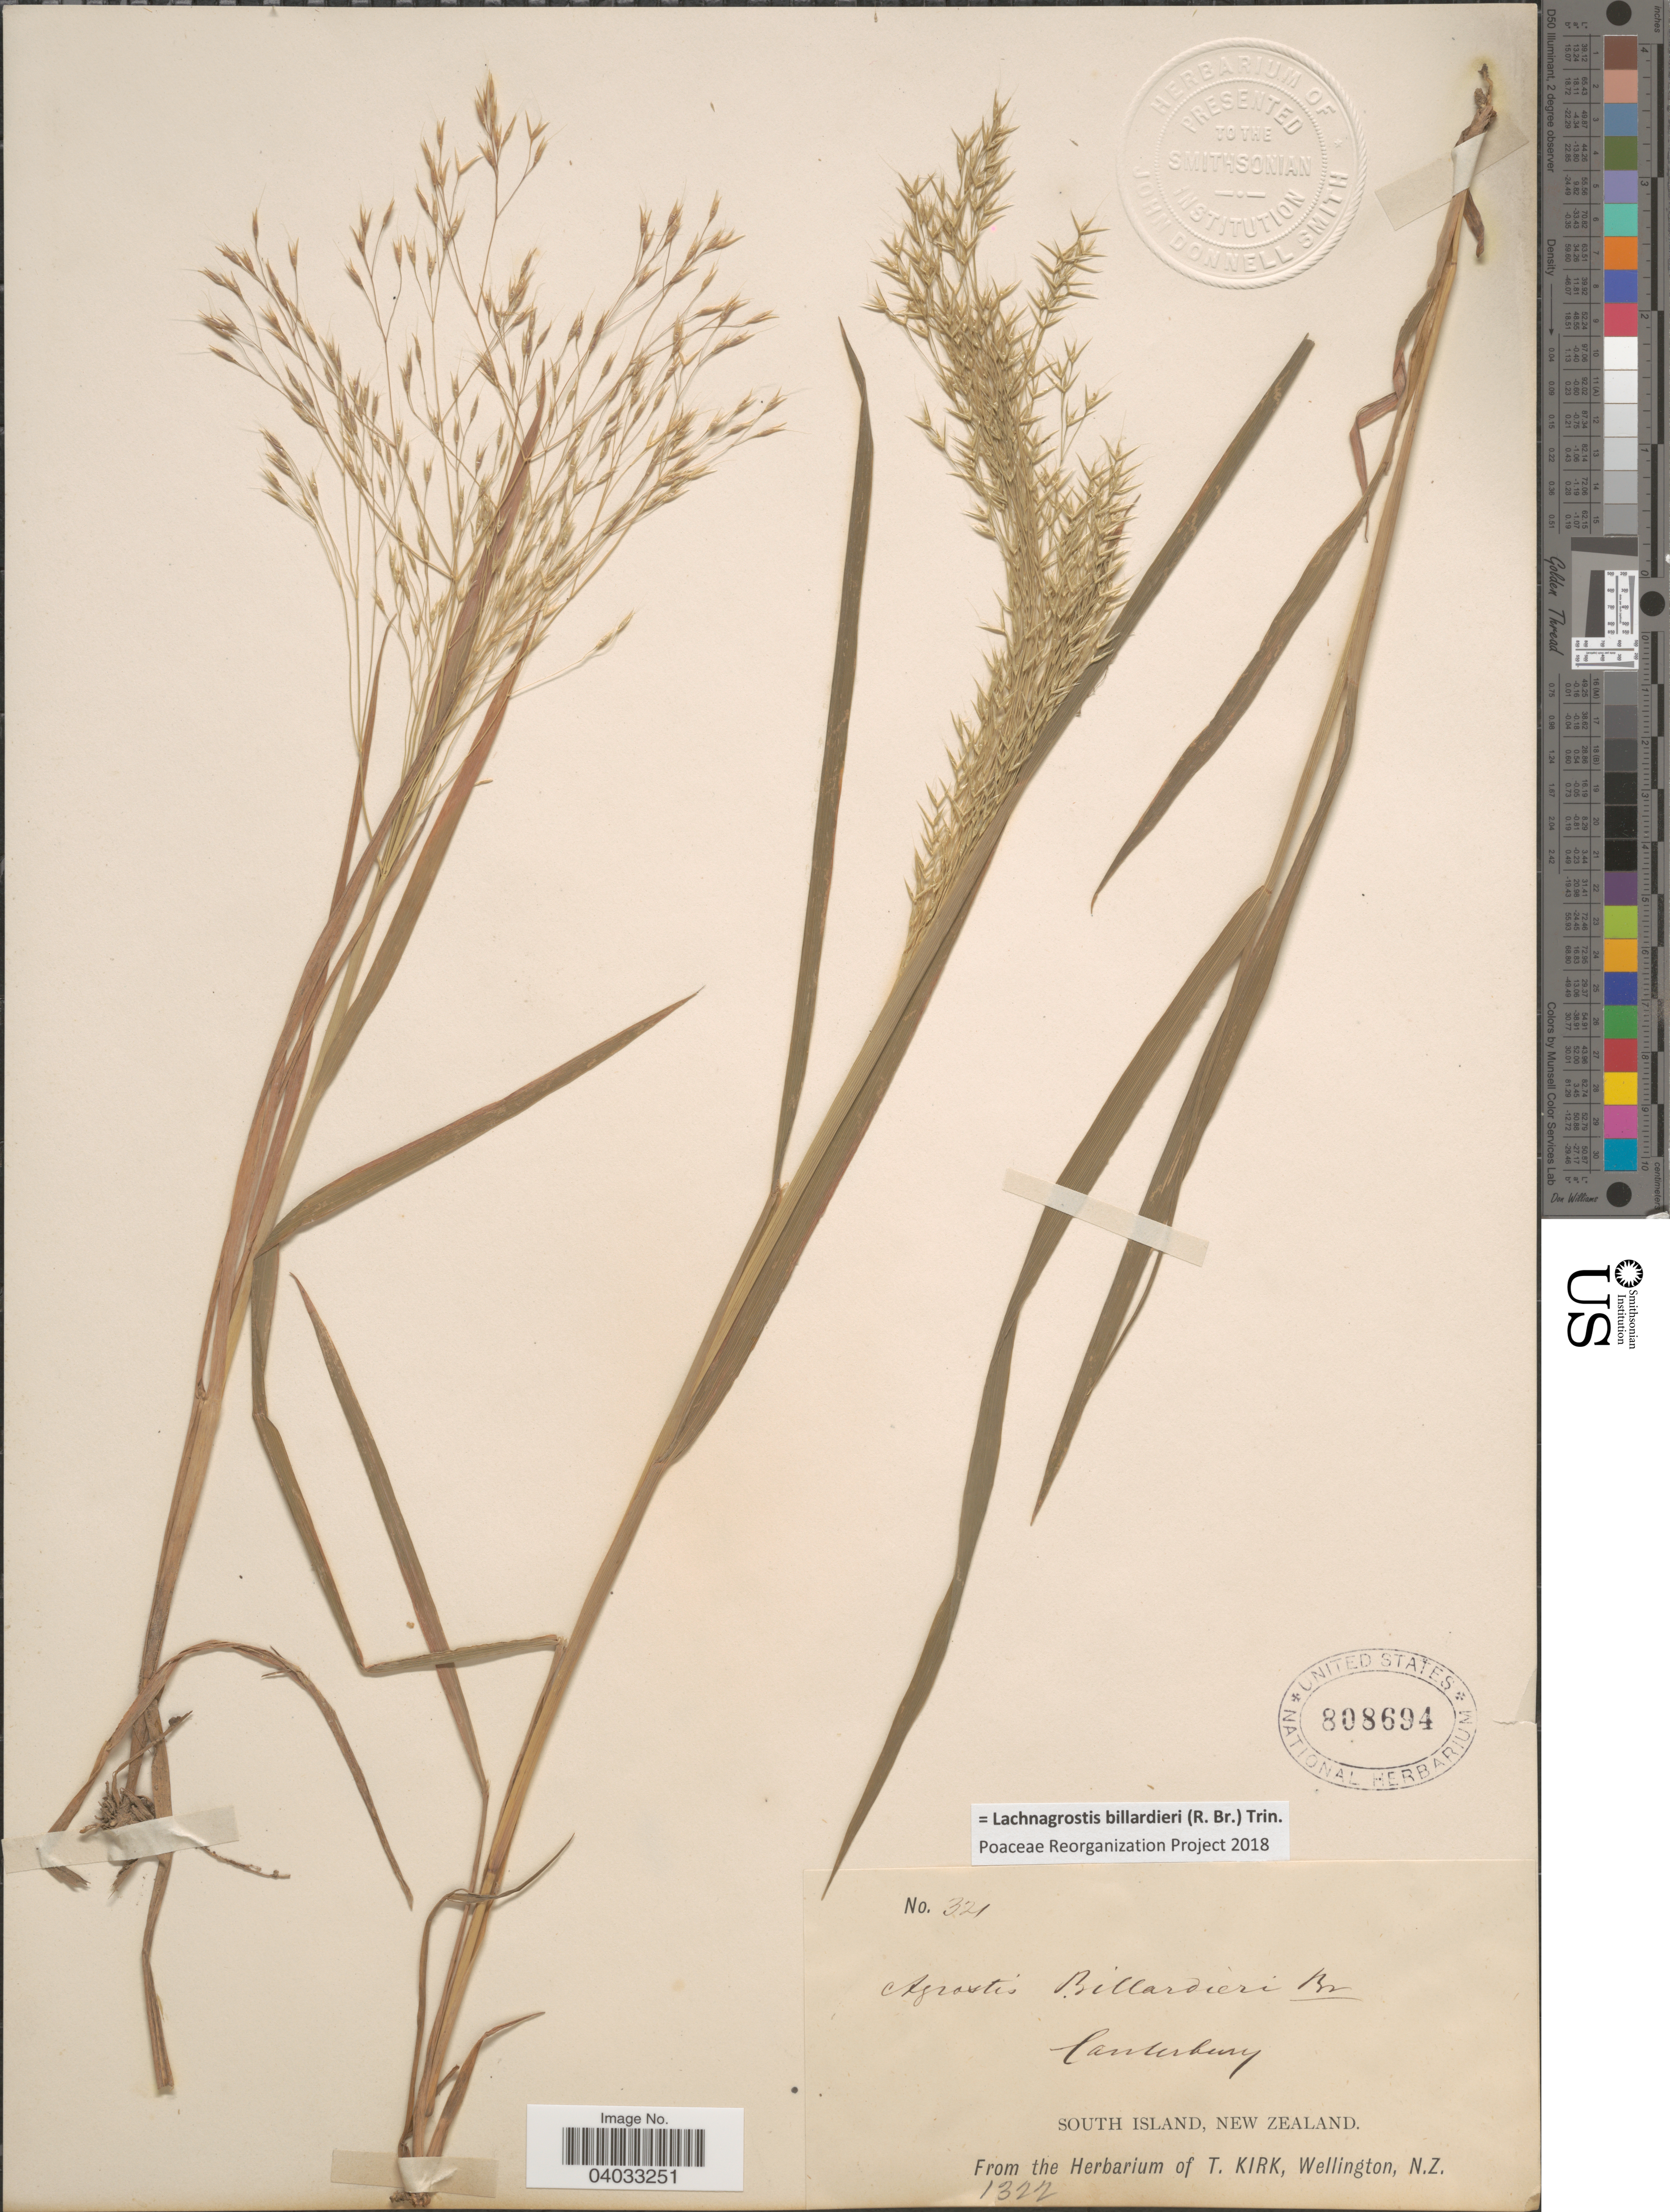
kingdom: Plantae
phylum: Tracheophyta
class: Liliopsida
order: Poales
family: Poaceae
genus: Lachnagrostis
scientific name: Lachnagrostis billardieri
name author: (R. Br.) Trin.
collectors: ex herb. T. Kirk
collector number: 321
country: New Zealand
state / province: Canterbury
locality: Canterbury. South Island.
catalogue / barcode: US 808694